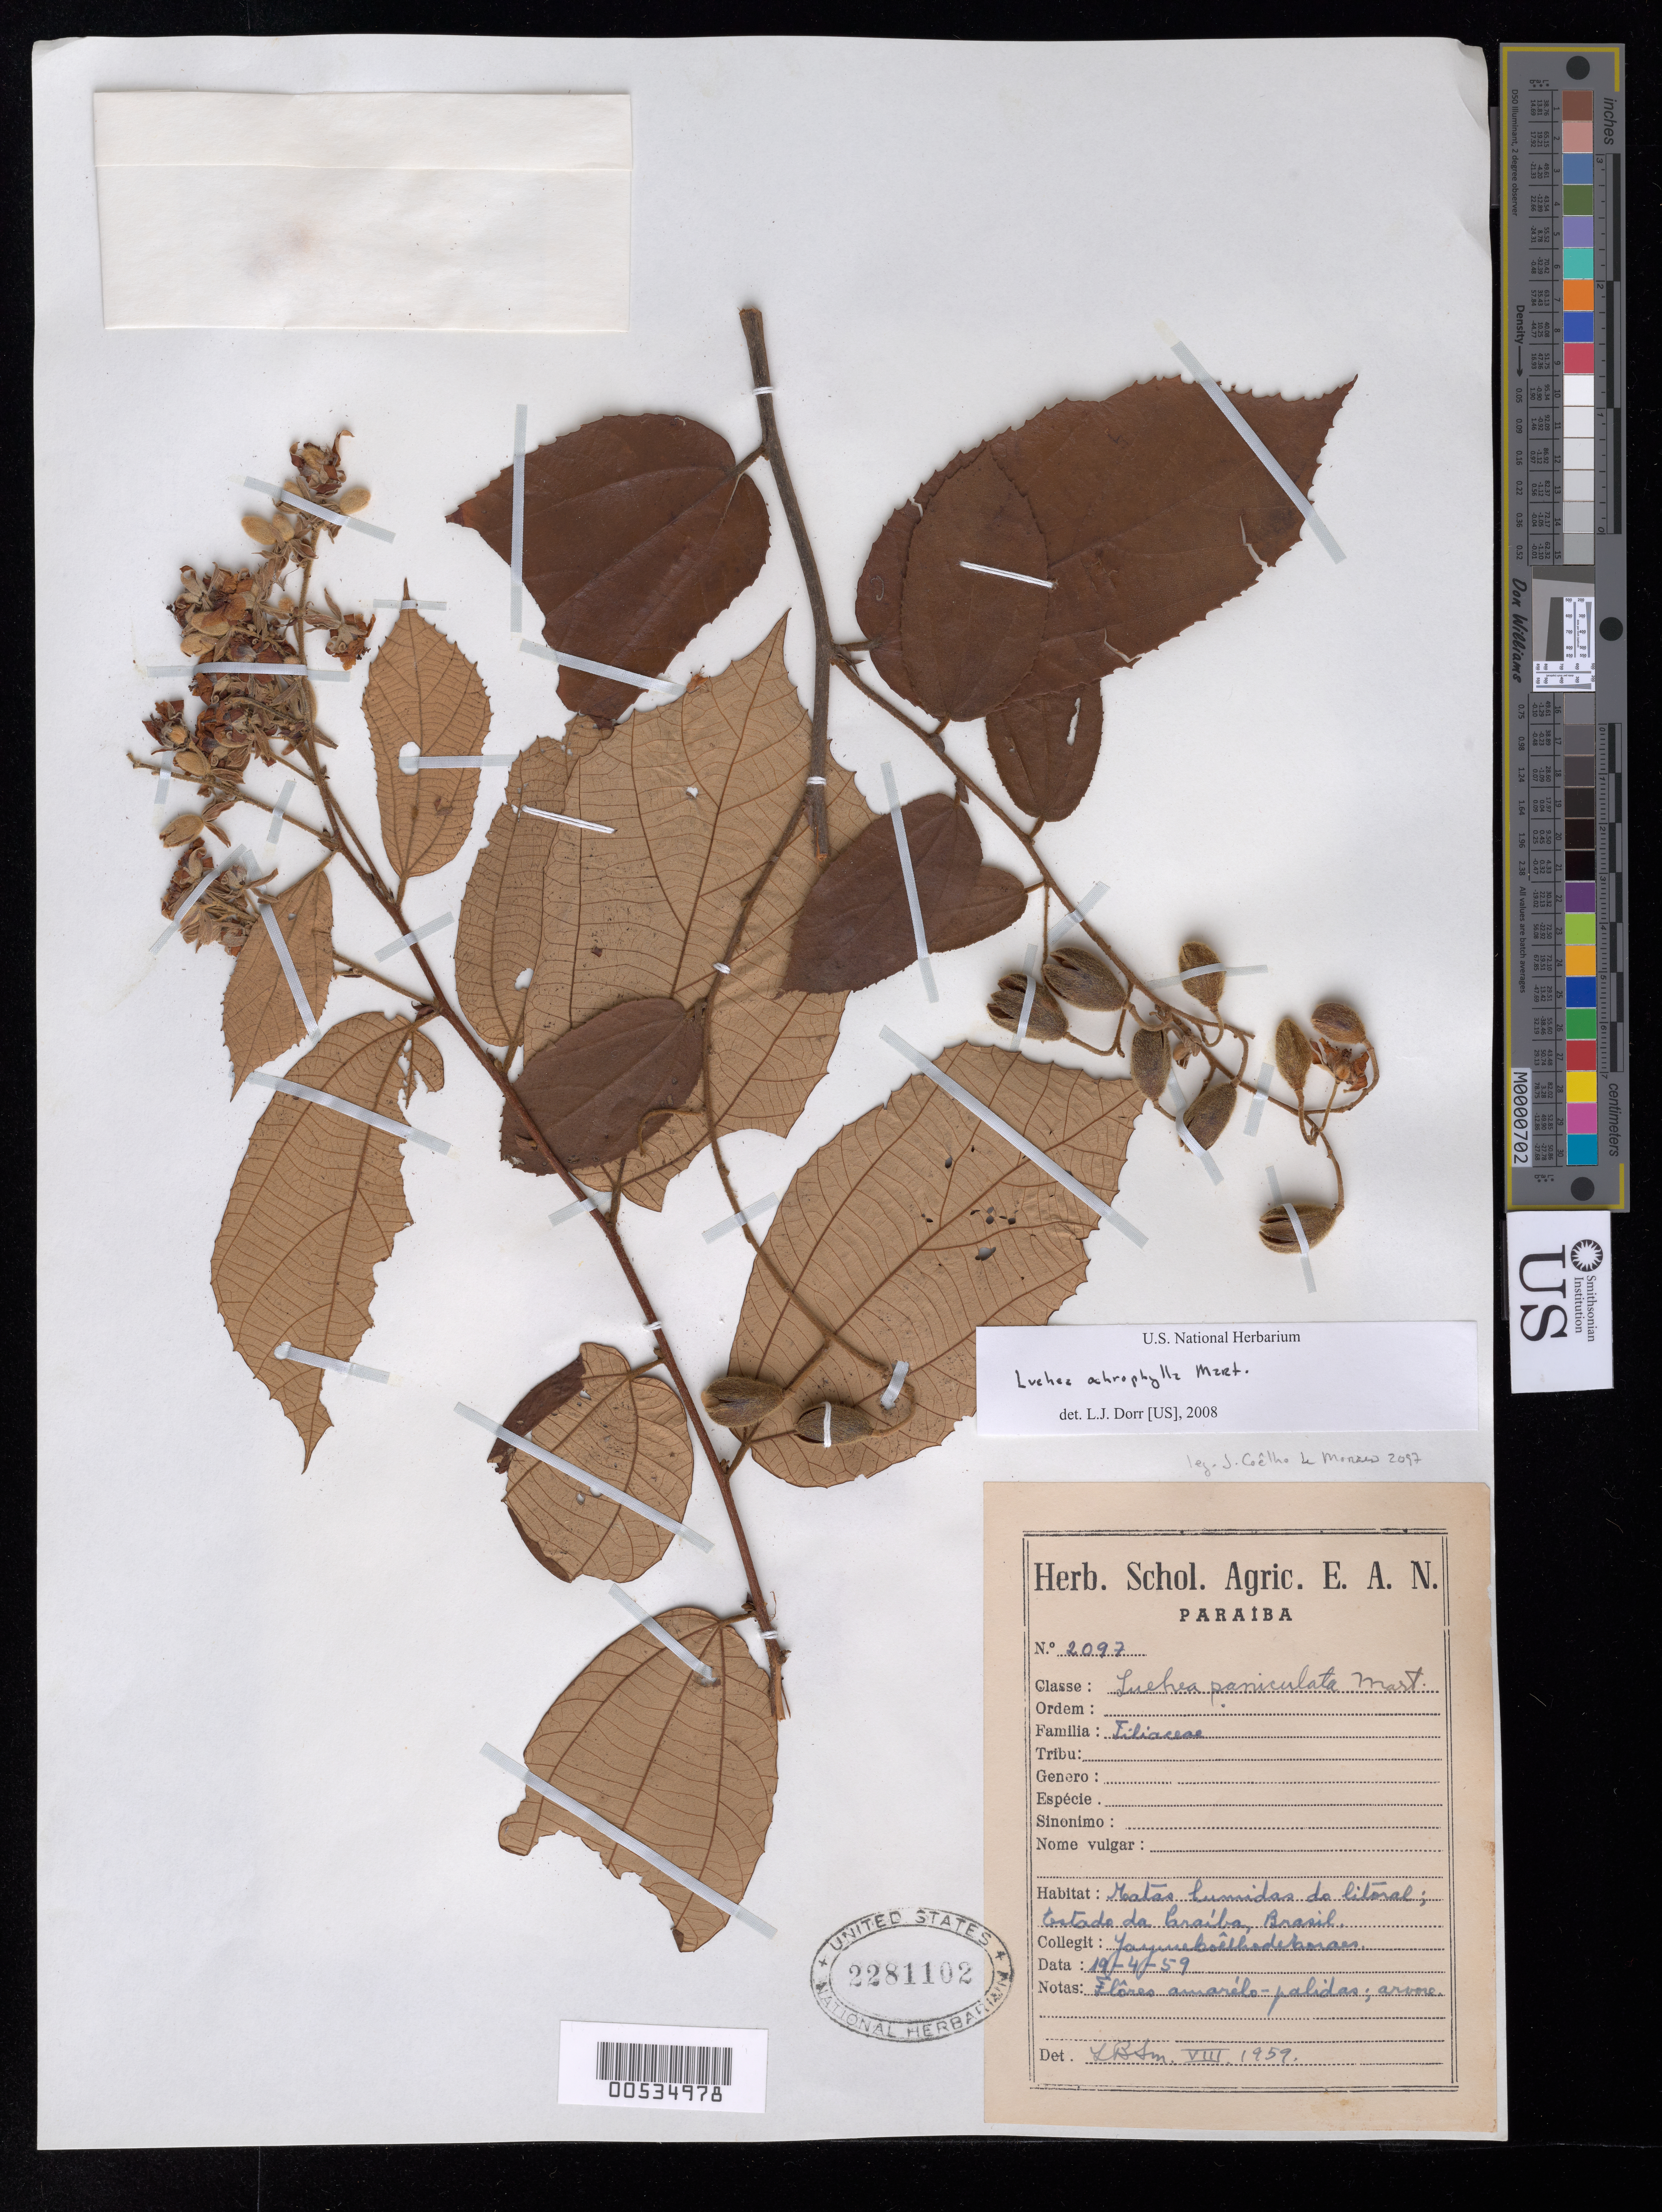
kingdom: Plantae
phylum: Tracheophyta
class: Magnoliopsida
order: Malvales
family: Malvaceae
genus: Luehea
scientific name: Luehea ochrophylla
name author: Mart.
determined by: Dorr, L. J., (BOT), Smithsonian Institution - National Museum of Natural History (UNITED STATES)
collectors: Yayiueboêlhaderaraes [sic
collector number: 2097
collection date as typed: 19 Apr 1959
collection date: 1959-04-19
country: Brazil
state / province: Paraíba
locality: sin loc.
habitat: Mata humidas do litoral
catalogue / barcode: US 2281102